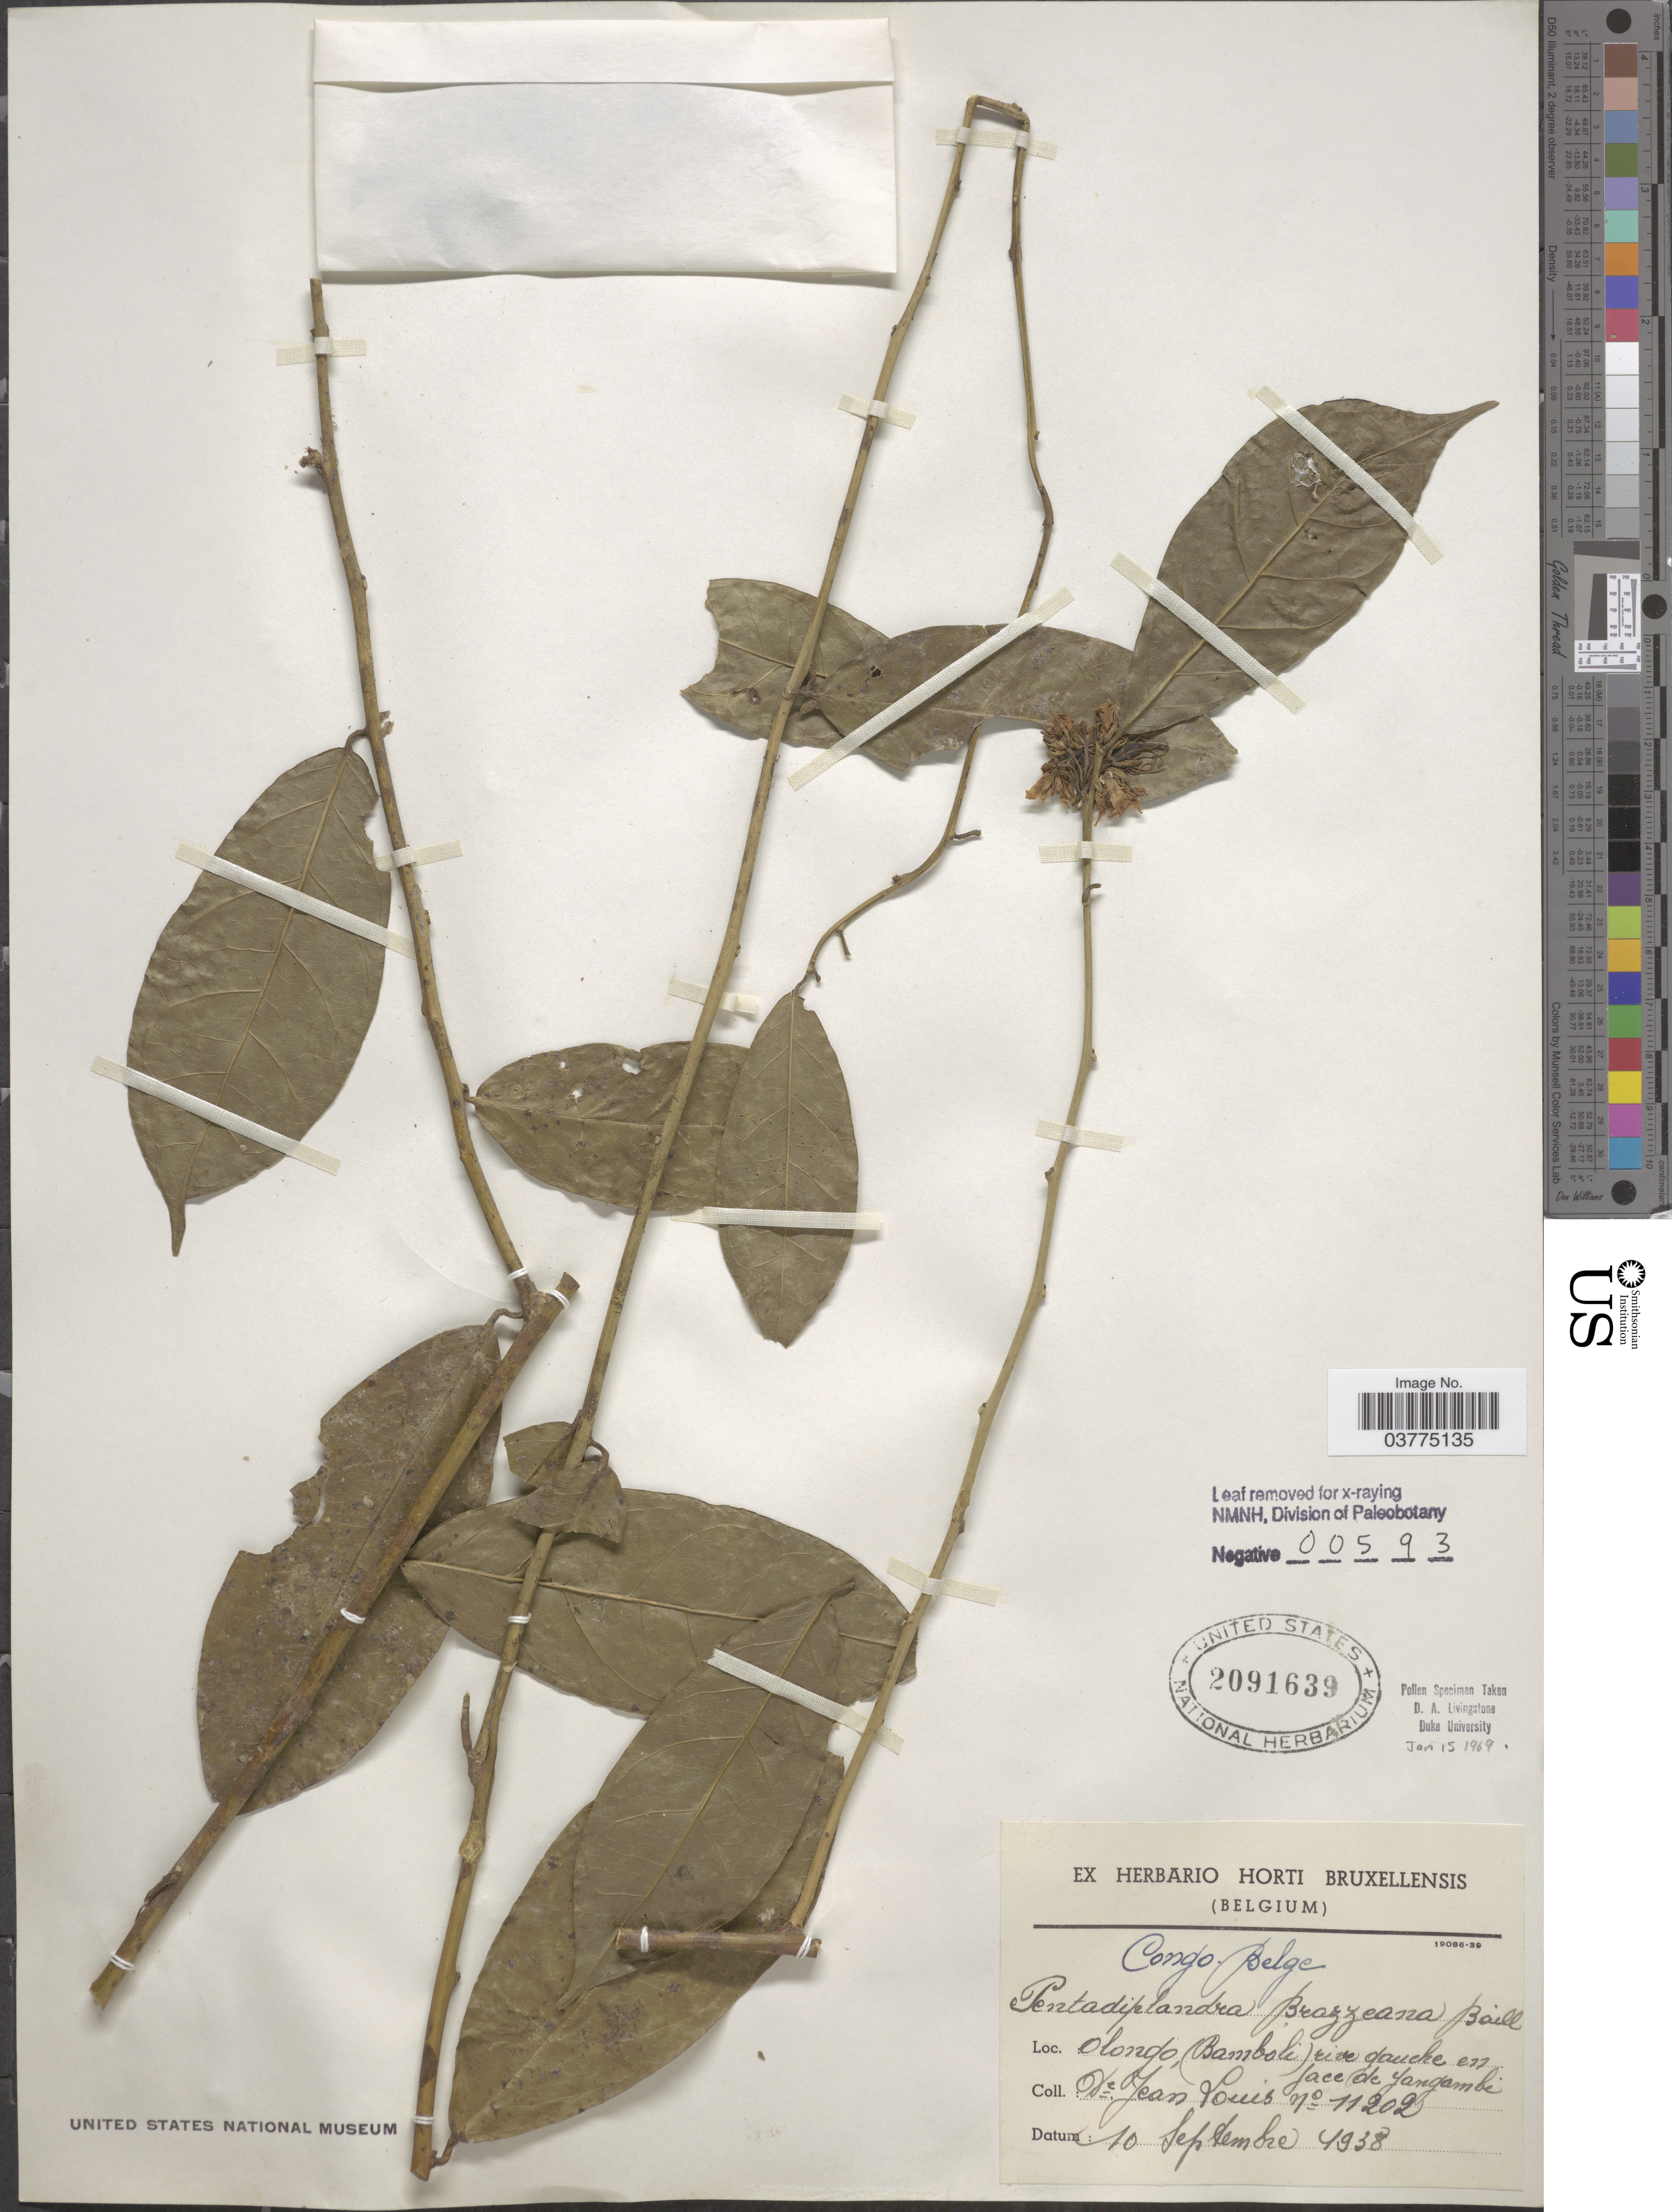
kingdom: Plantae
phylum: Tracheophyta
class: Magnoliopsida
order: Brassicales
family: Pentadiplandraceae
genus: Pentadiplandra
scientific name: Pentadiplandra brazzeana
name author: Baill.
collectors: J. Louis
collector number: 11202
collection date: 1938-09-10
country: Congo, Democratic Republic of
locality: Olongo, (Bamboli) rive gauche e face de Yangambi.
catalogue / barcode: US 2091639